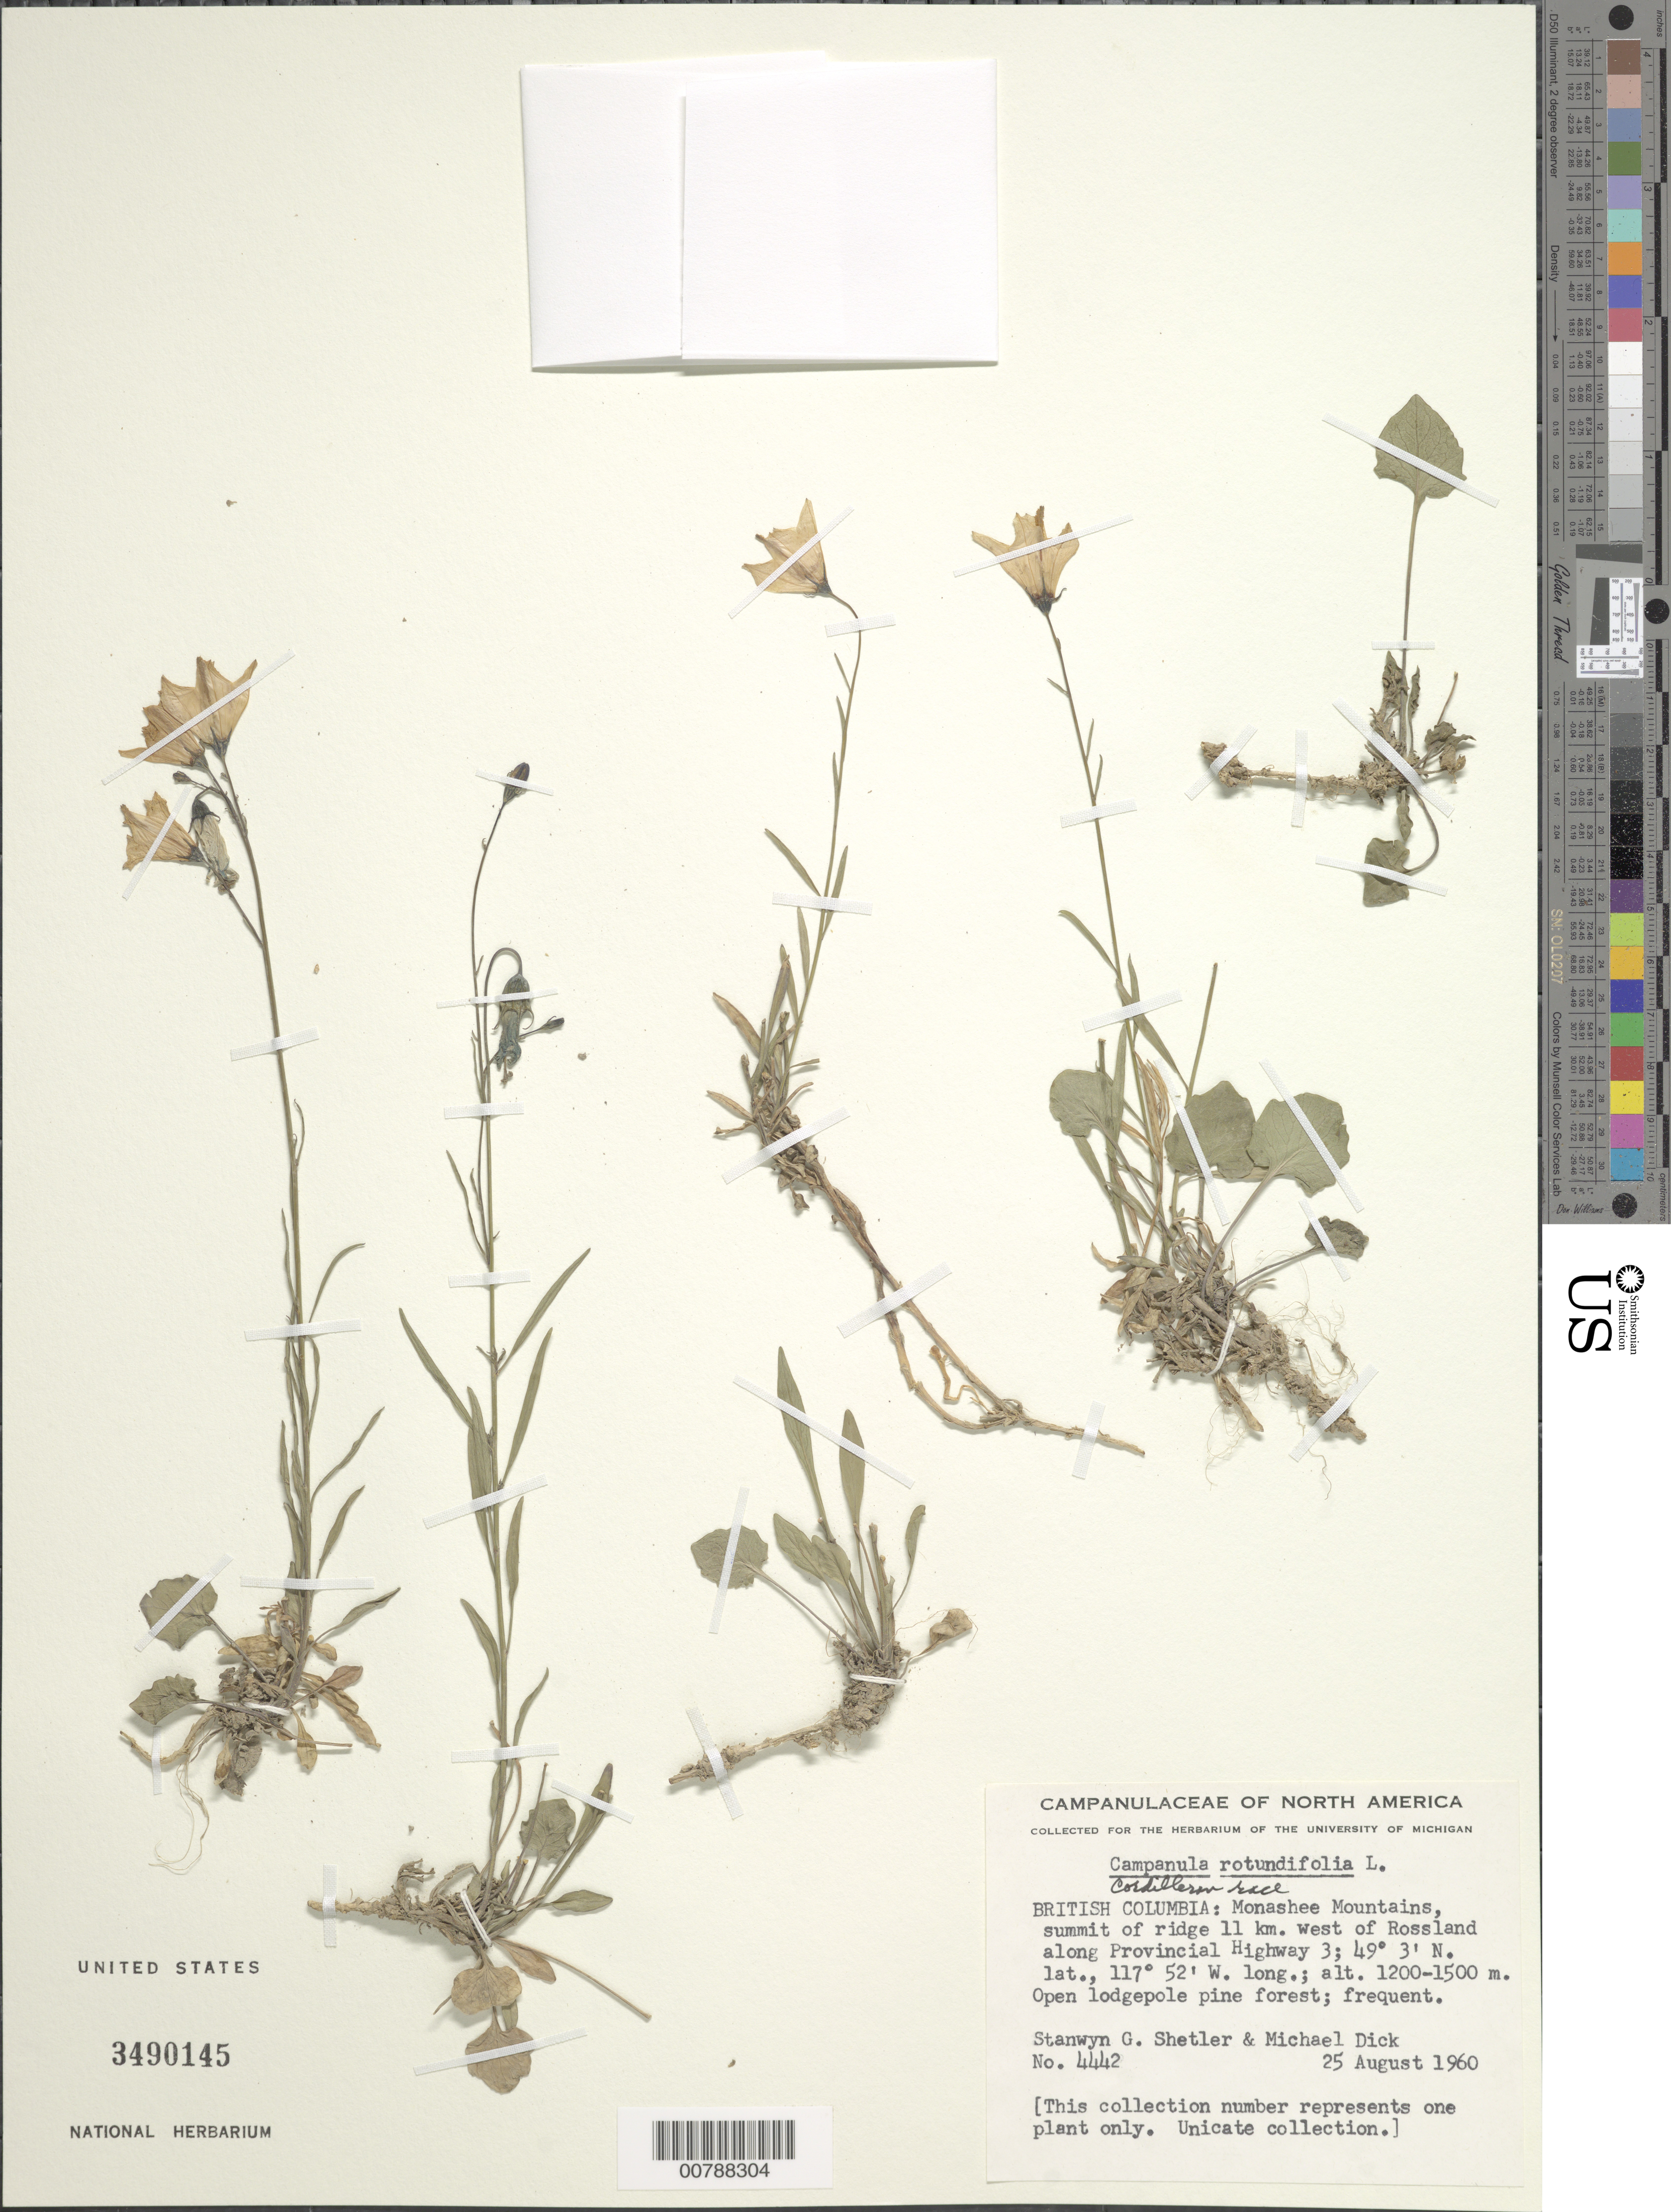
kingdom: Plantae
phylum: Tracheophyta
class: Magnoliopsida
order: Asterales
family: Campanulaceae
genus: Campanula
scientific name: Campanula rotundifolia L. Cordilleran race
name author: L.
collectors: S. Shetler & M. Dick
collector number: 4442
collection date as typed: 25 August 1960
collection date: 1960-08-25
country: Canada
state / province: British Columbia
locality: Monashee Mountains, summit of ridge 11 km. west of Rossland along Provincial Highway 3.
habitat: Open lodgepole pine forest.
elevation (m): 1200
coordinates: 49 3' N, 117 52' W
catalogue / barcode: US 3490145